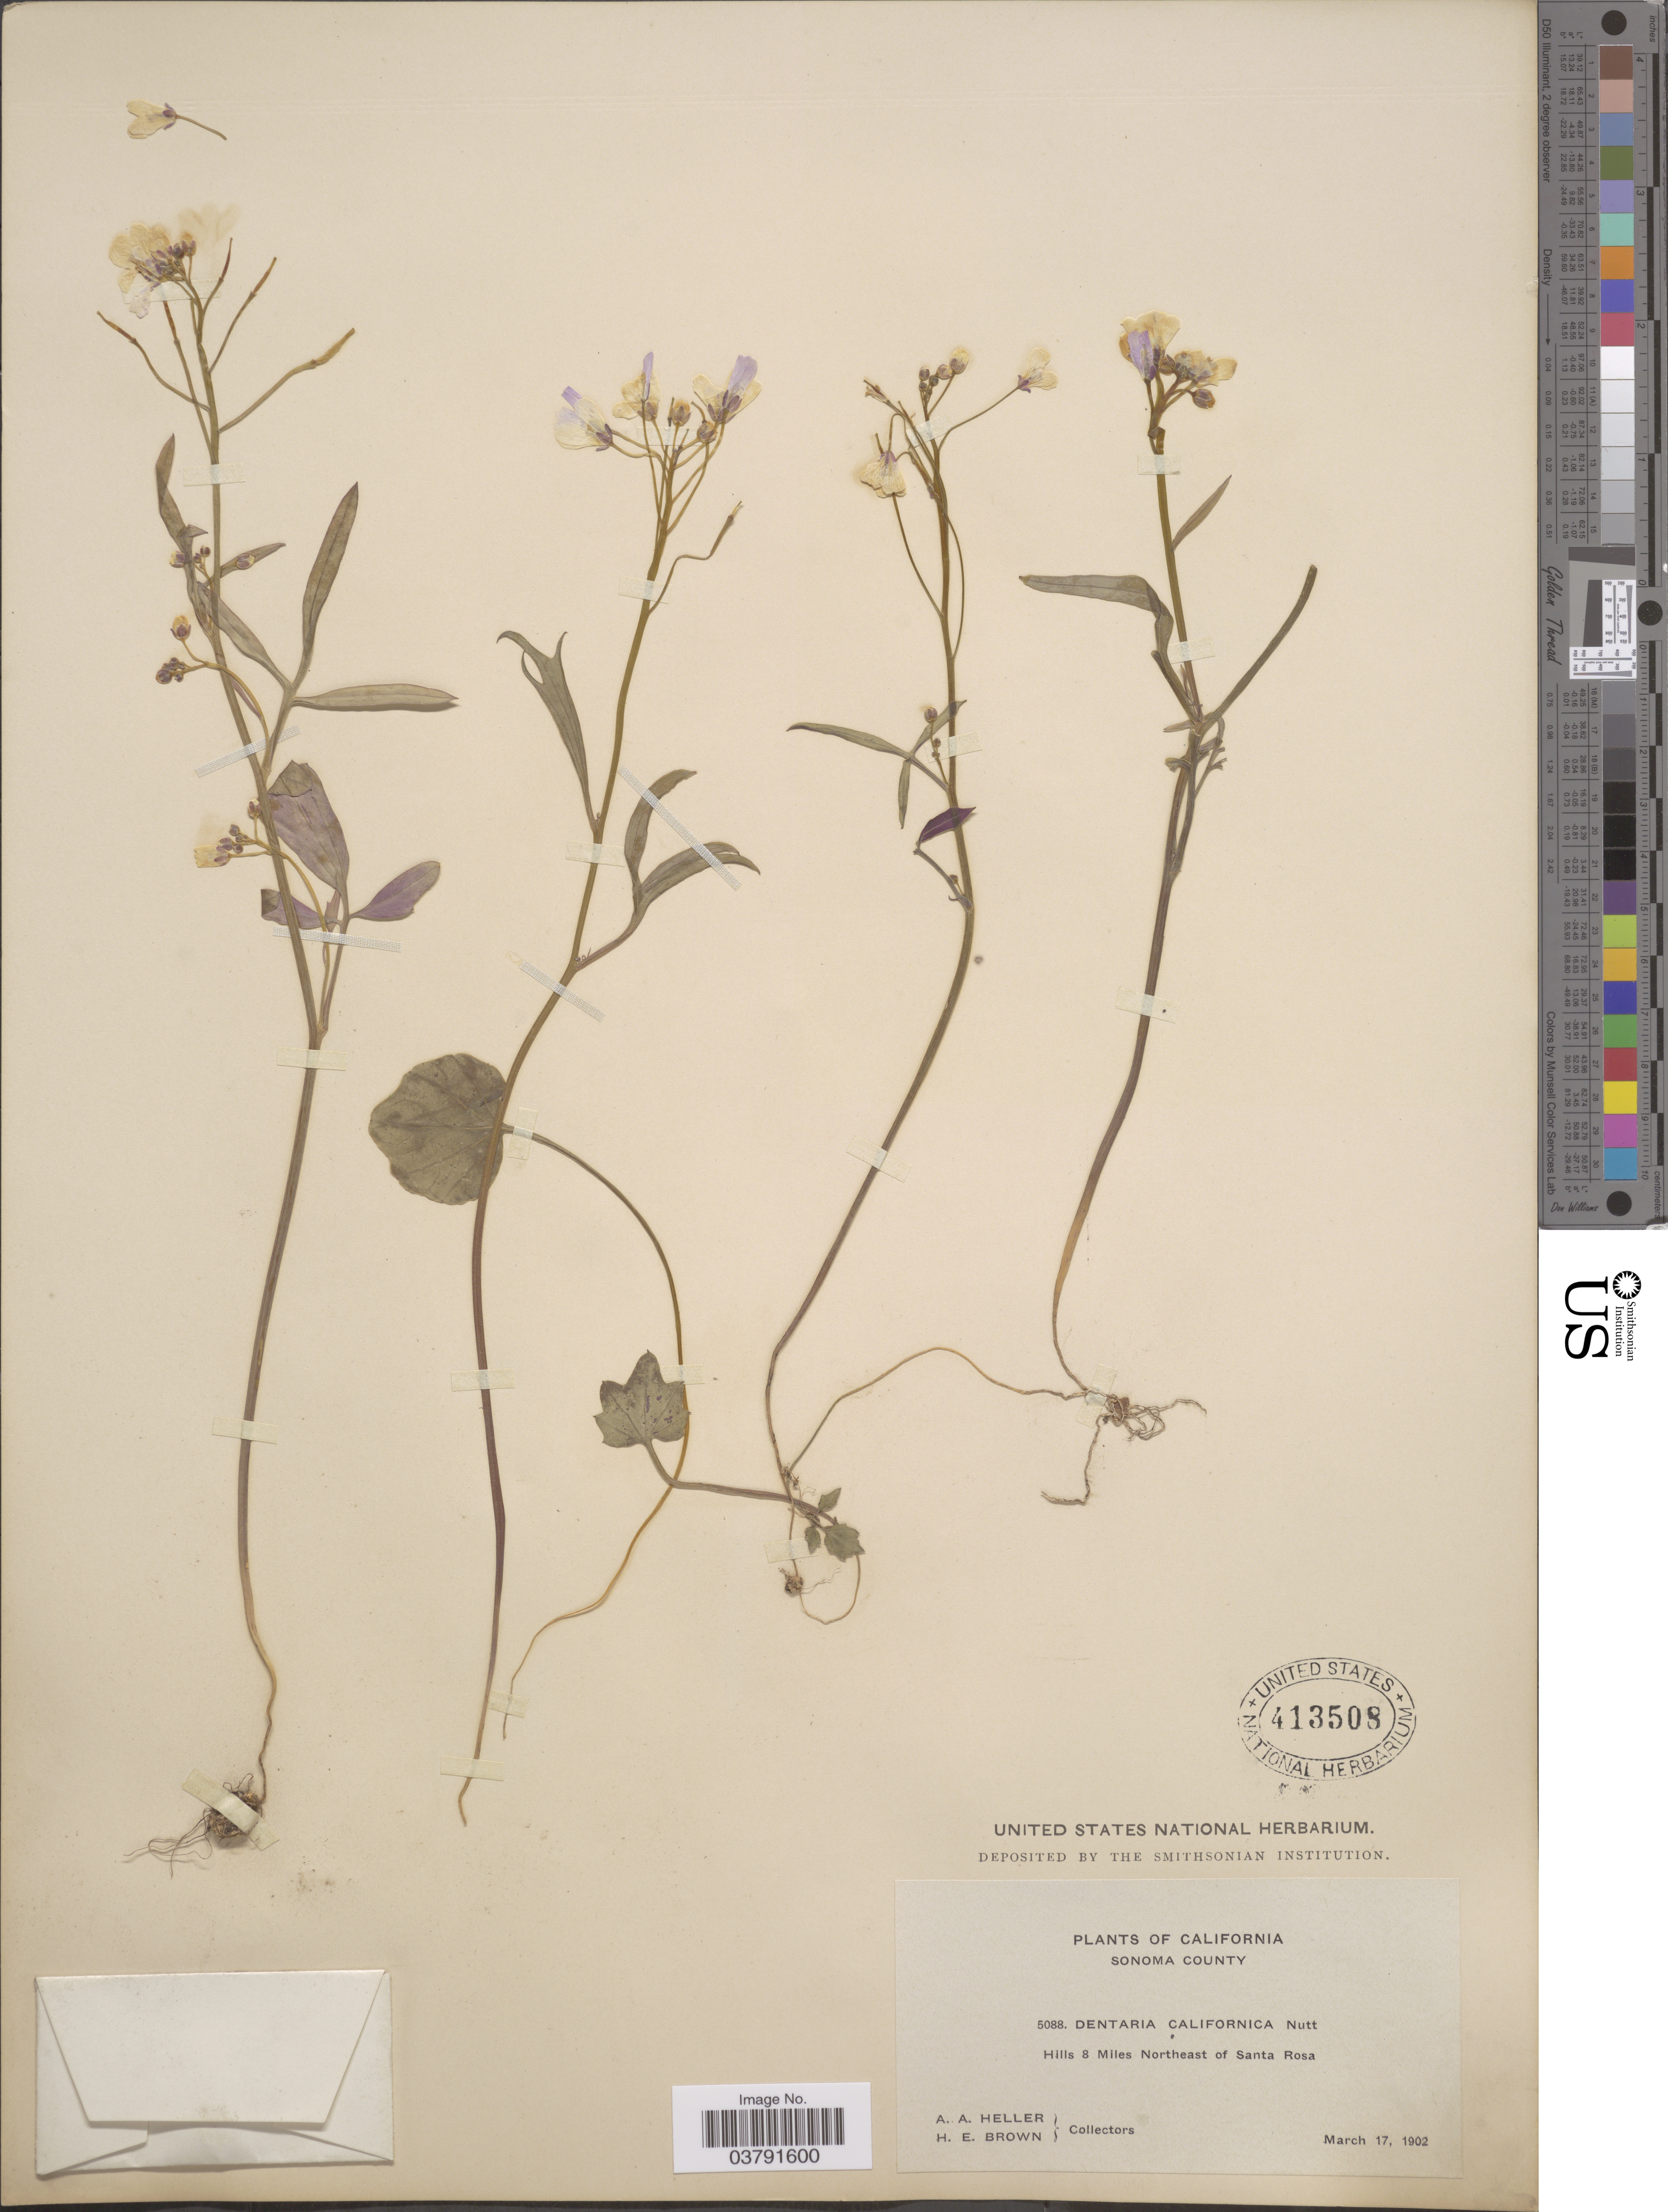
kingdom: Plantae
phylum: Tracheophyta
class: Magnoliopsida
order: Brassicales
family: Brassicaceae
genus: Dentaria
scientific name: Dentaria californica var. sinuata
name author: (Greene) Detling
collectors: A. A. Heller & H. E. Brown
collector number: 5088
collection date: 1902-03-17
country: United States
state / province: California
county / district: Sonoma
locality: Sonoma County. Hills 8 Miles Northeast of Santa Rosa.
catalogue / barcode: US 413508